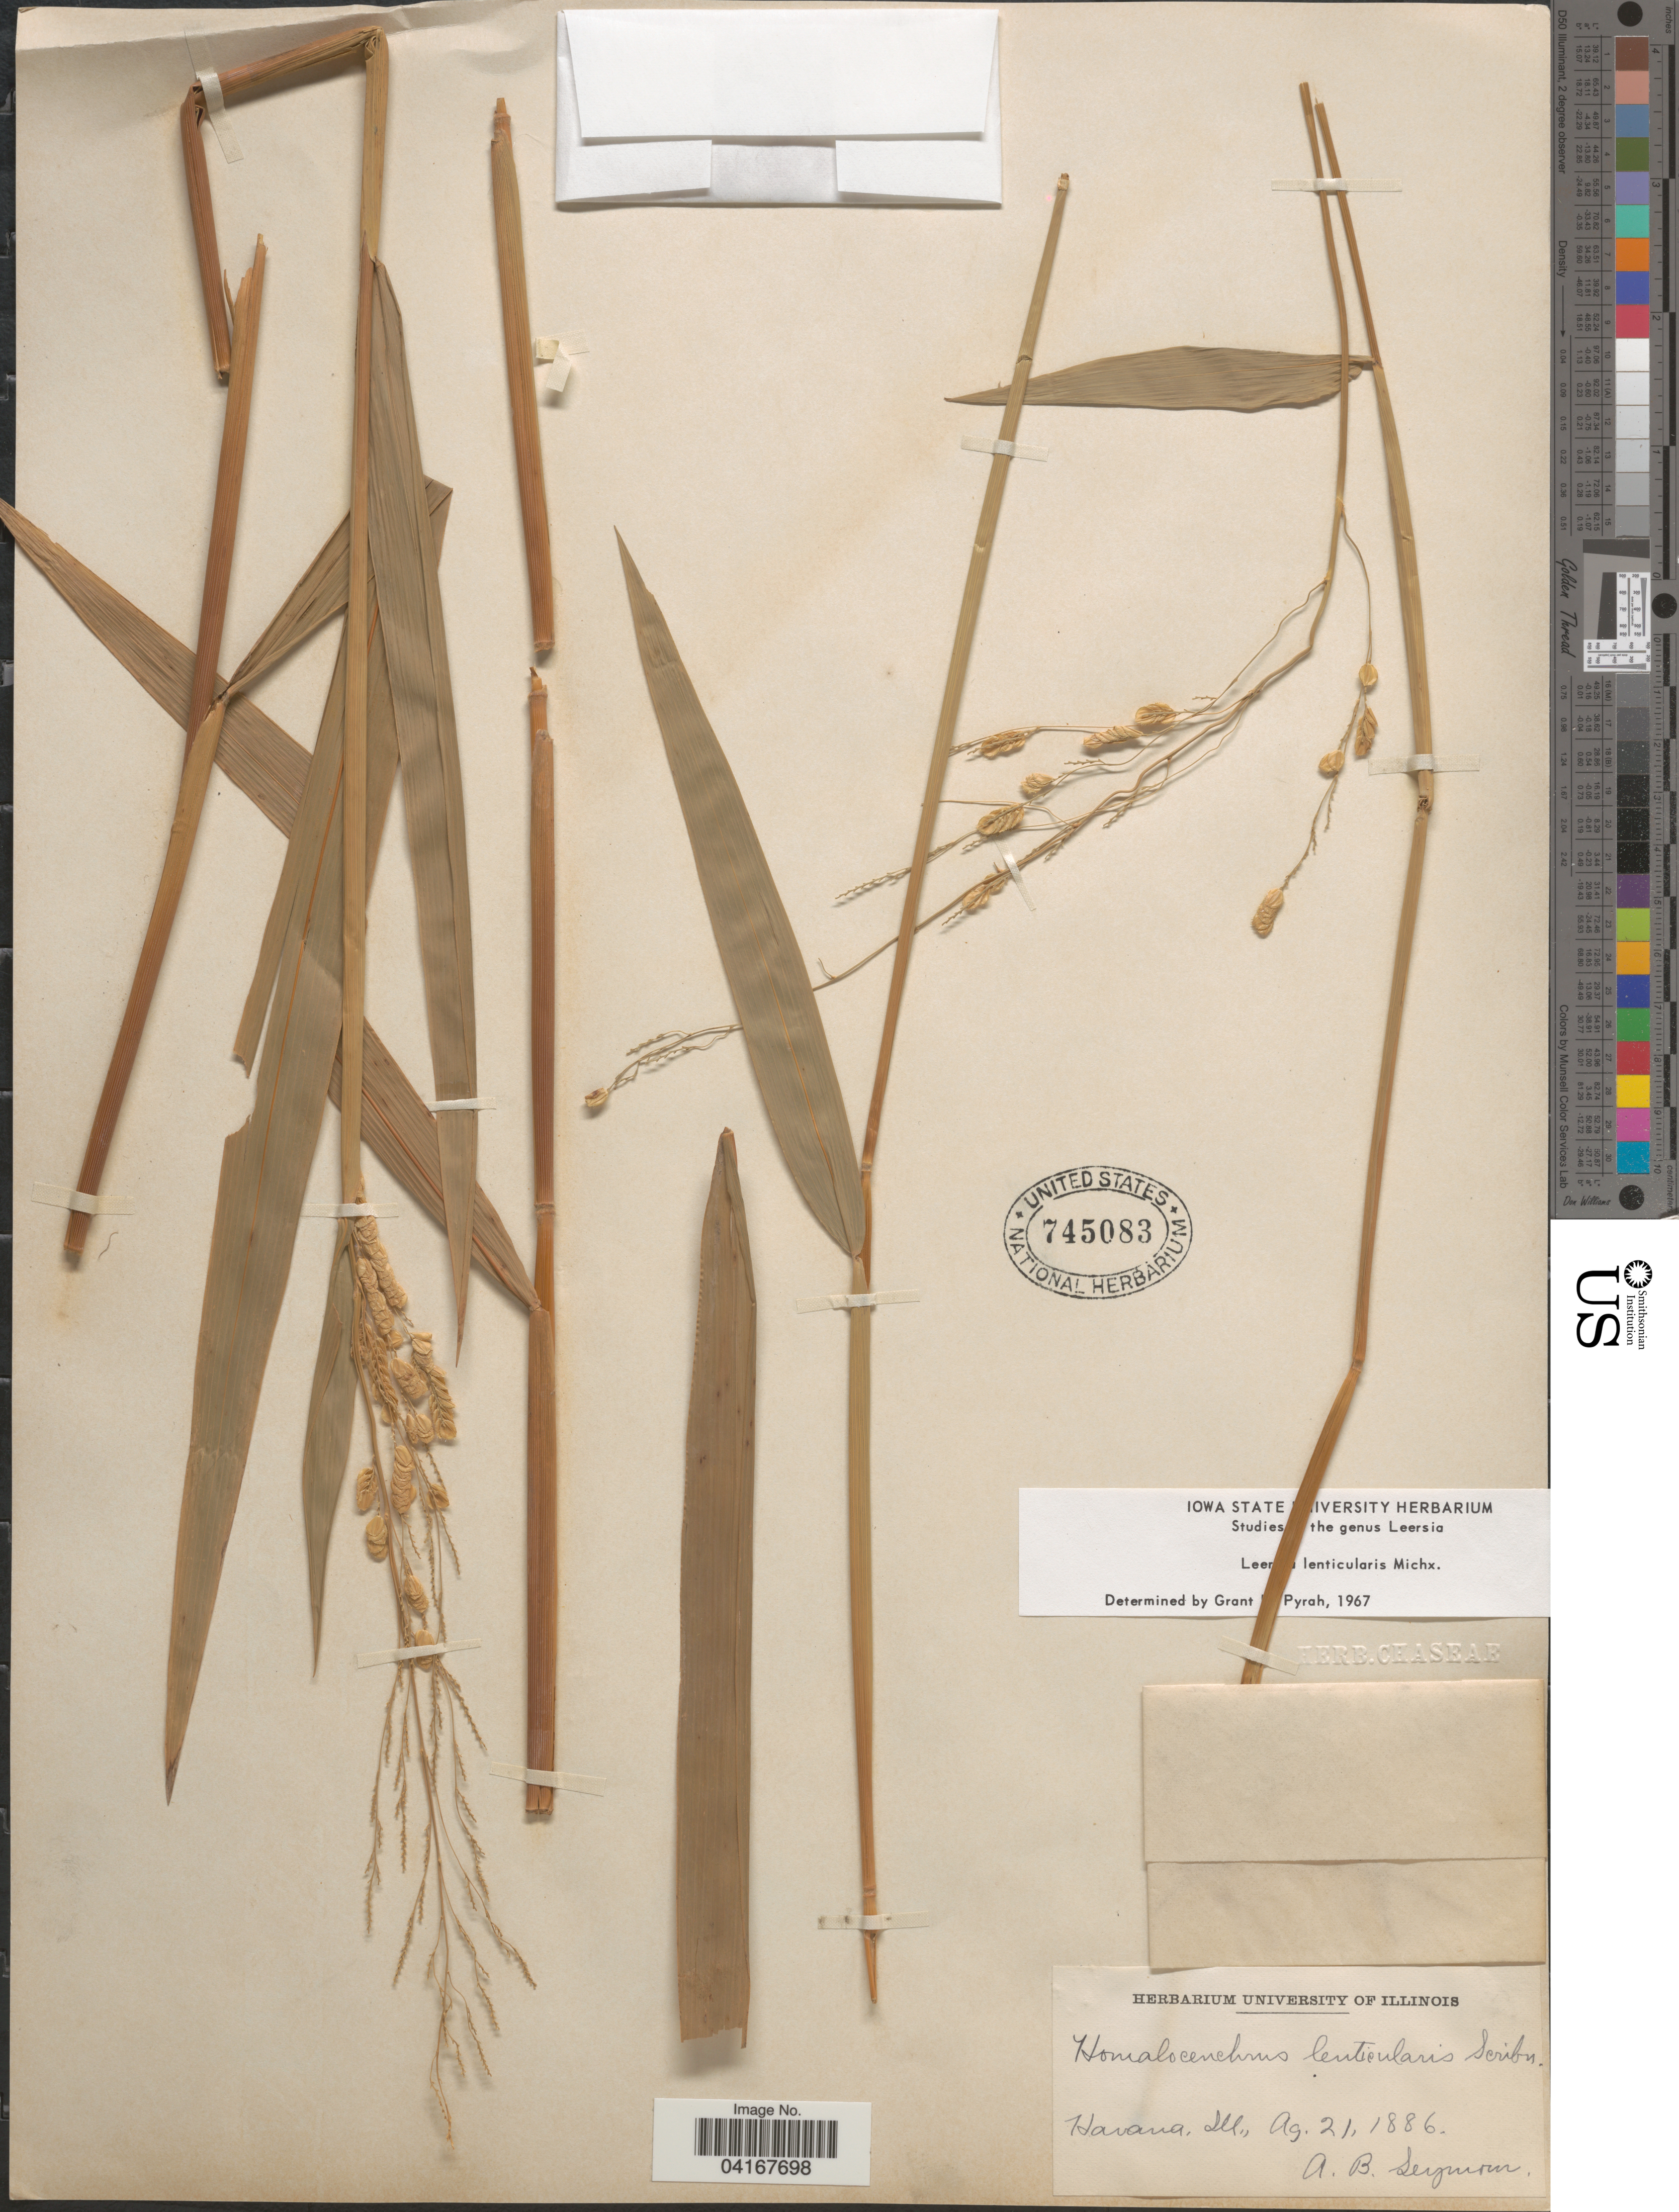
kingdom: Plantae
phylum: Tracheophyta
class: Liliopsida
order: Poales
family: Poaceae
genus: Leersia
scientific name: Leersia lenticularis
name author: Michx.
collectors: A. Seymour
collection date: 1886-08-21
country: United States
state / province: Illinois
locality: Havana.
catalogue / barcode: US 745083